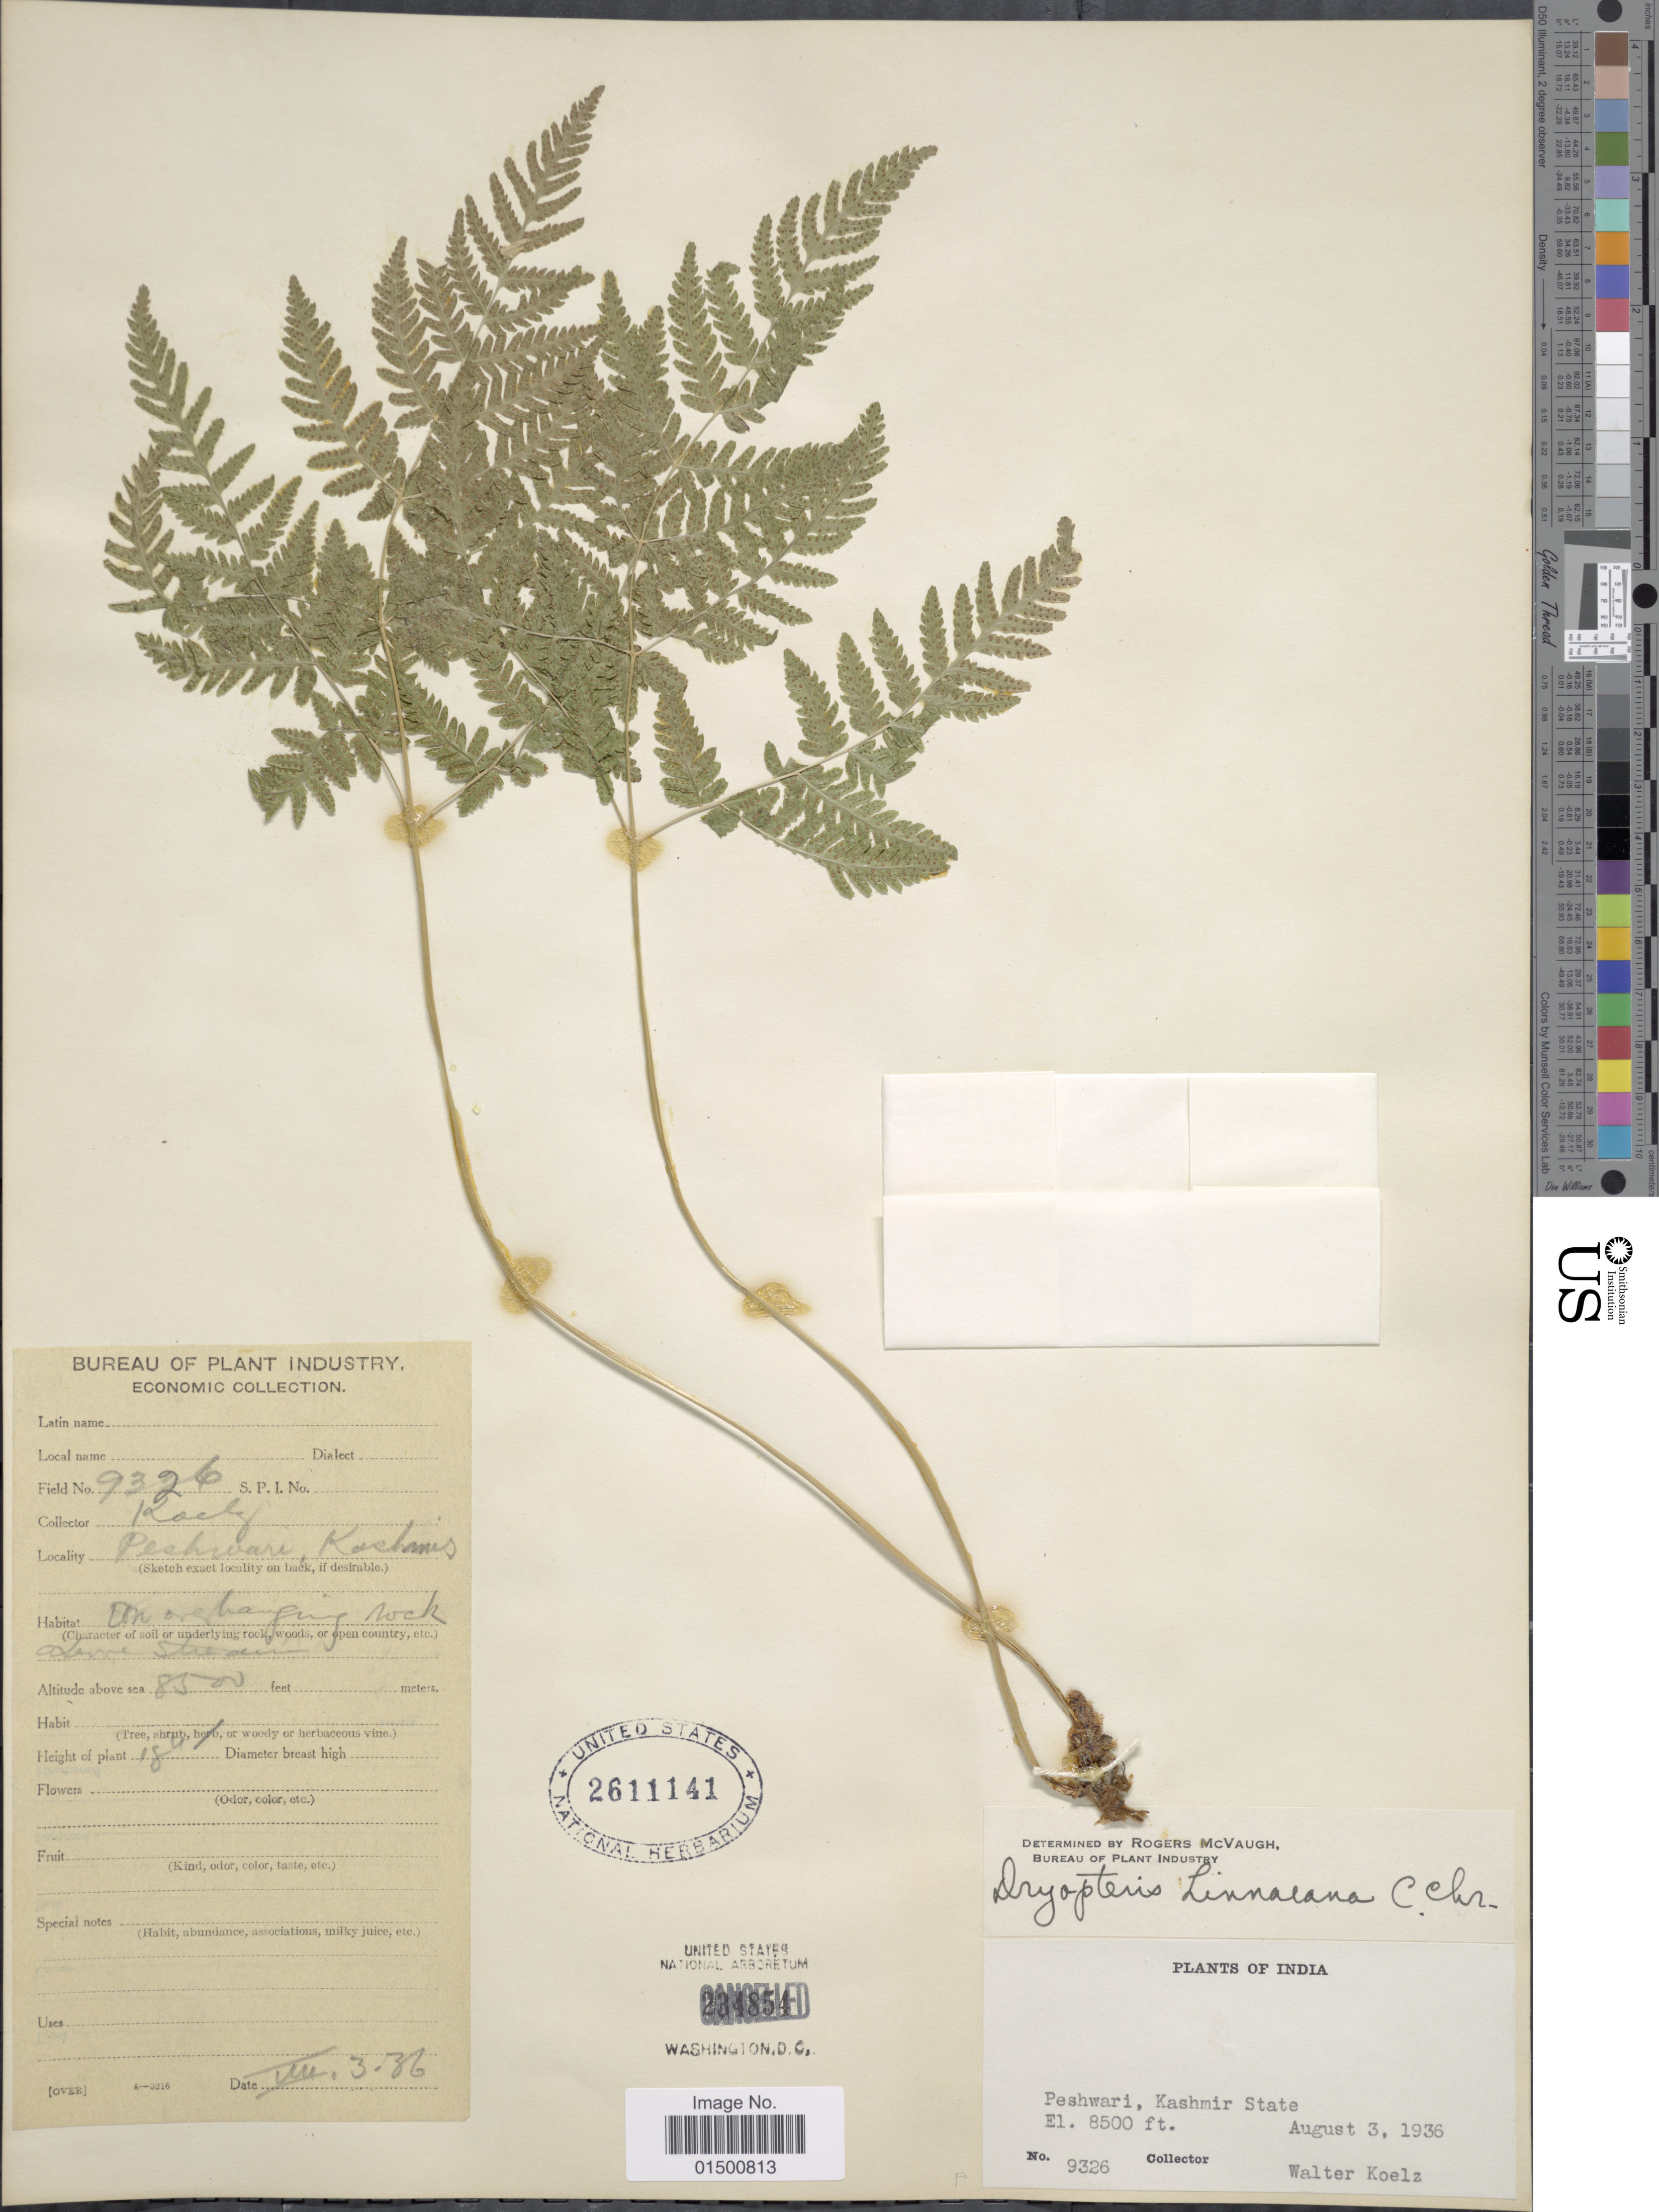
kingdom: Plantae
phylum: Tracheophyta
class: Polypodiopsida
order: Polypodiales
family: Cystopteridaceae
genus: Gymnocarpium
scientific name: Gymnocarpium dryopteris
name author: (L.) Newman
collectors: W. N. Koelz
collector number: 9326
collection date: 1936-08-03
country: India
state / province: Jammu and Kashmir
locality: Peshwari, Kashmir State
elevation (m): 2591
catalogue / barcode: US 2611141